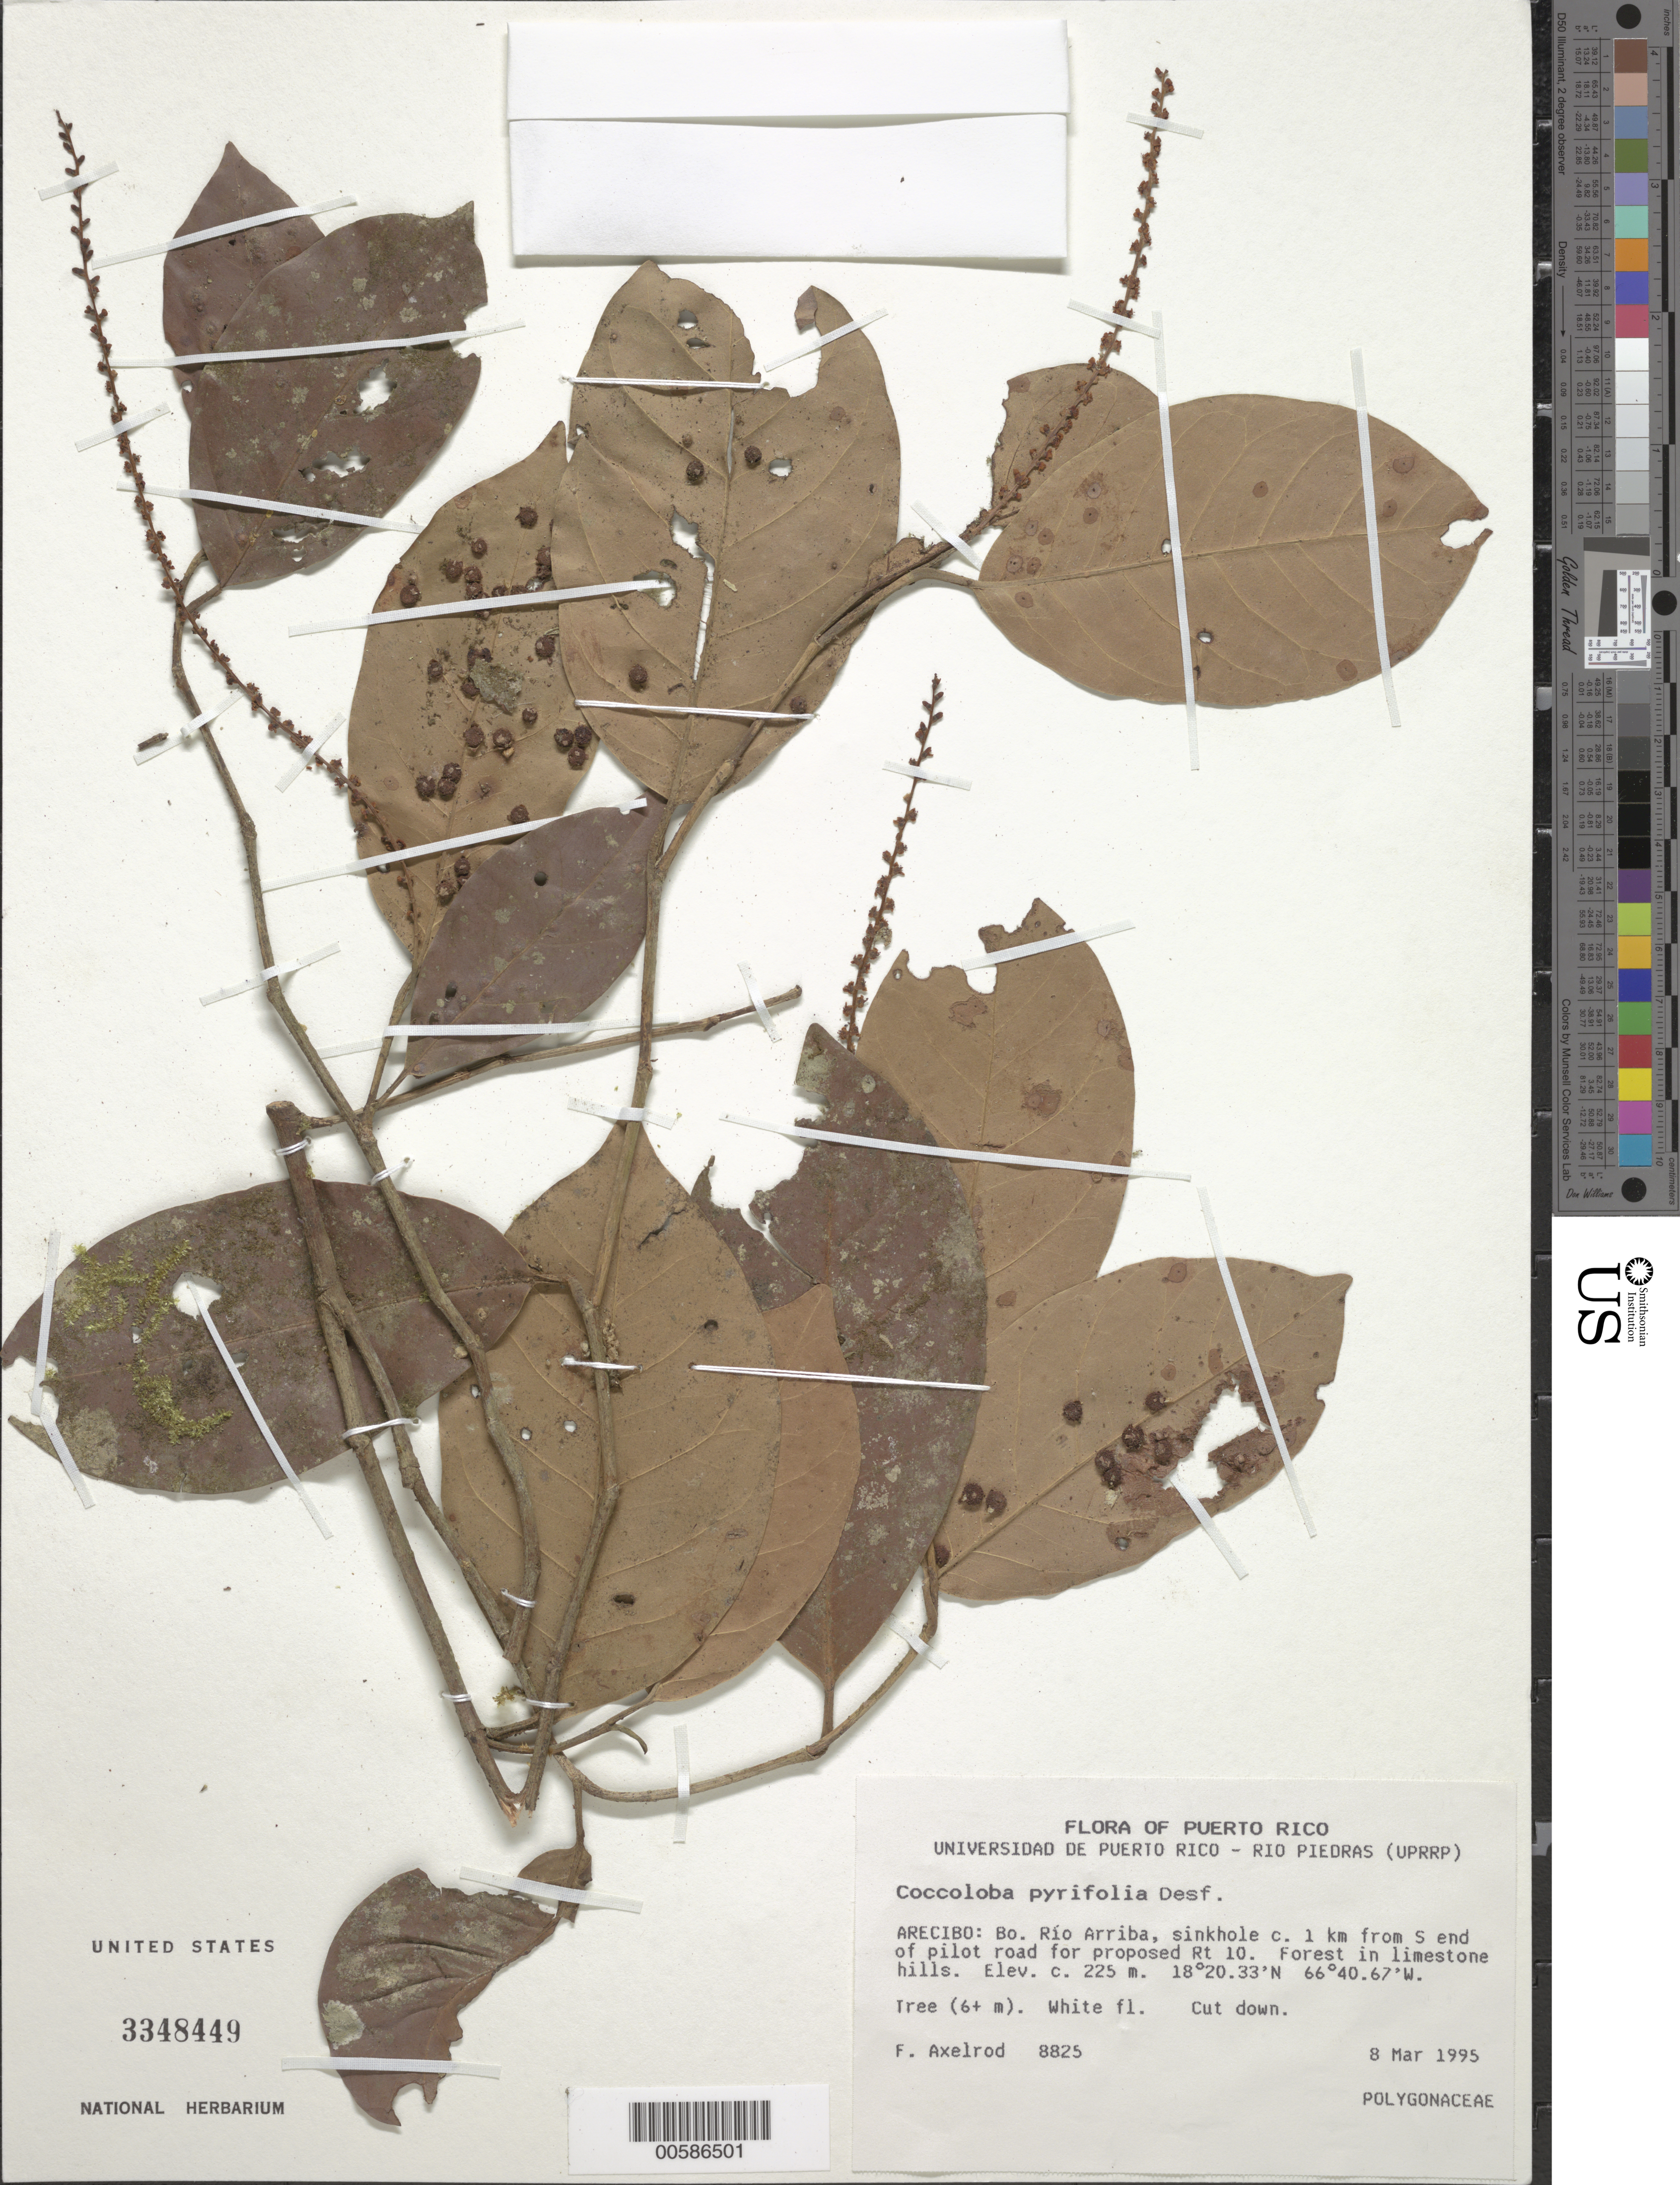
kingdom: Plantae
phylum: Tracheophyta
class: Magnoliopsida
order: Caryophyllales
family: Polygonaceae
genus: Coccoloba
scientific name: Coccoloba pyrifolia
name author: Desf.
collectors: F. S. Axelrod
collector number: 8825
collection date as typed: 08 Mar 1995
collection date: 1995-03-08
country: Puerto Rico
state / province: Arecibo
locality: Arecibo: Bo. Río Arriba, sinkhole, ca. 1 km from S end of pilot road for proposed Rt. 10.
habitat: Forest in limestone hills.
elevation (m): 225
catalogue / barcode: US 3348449